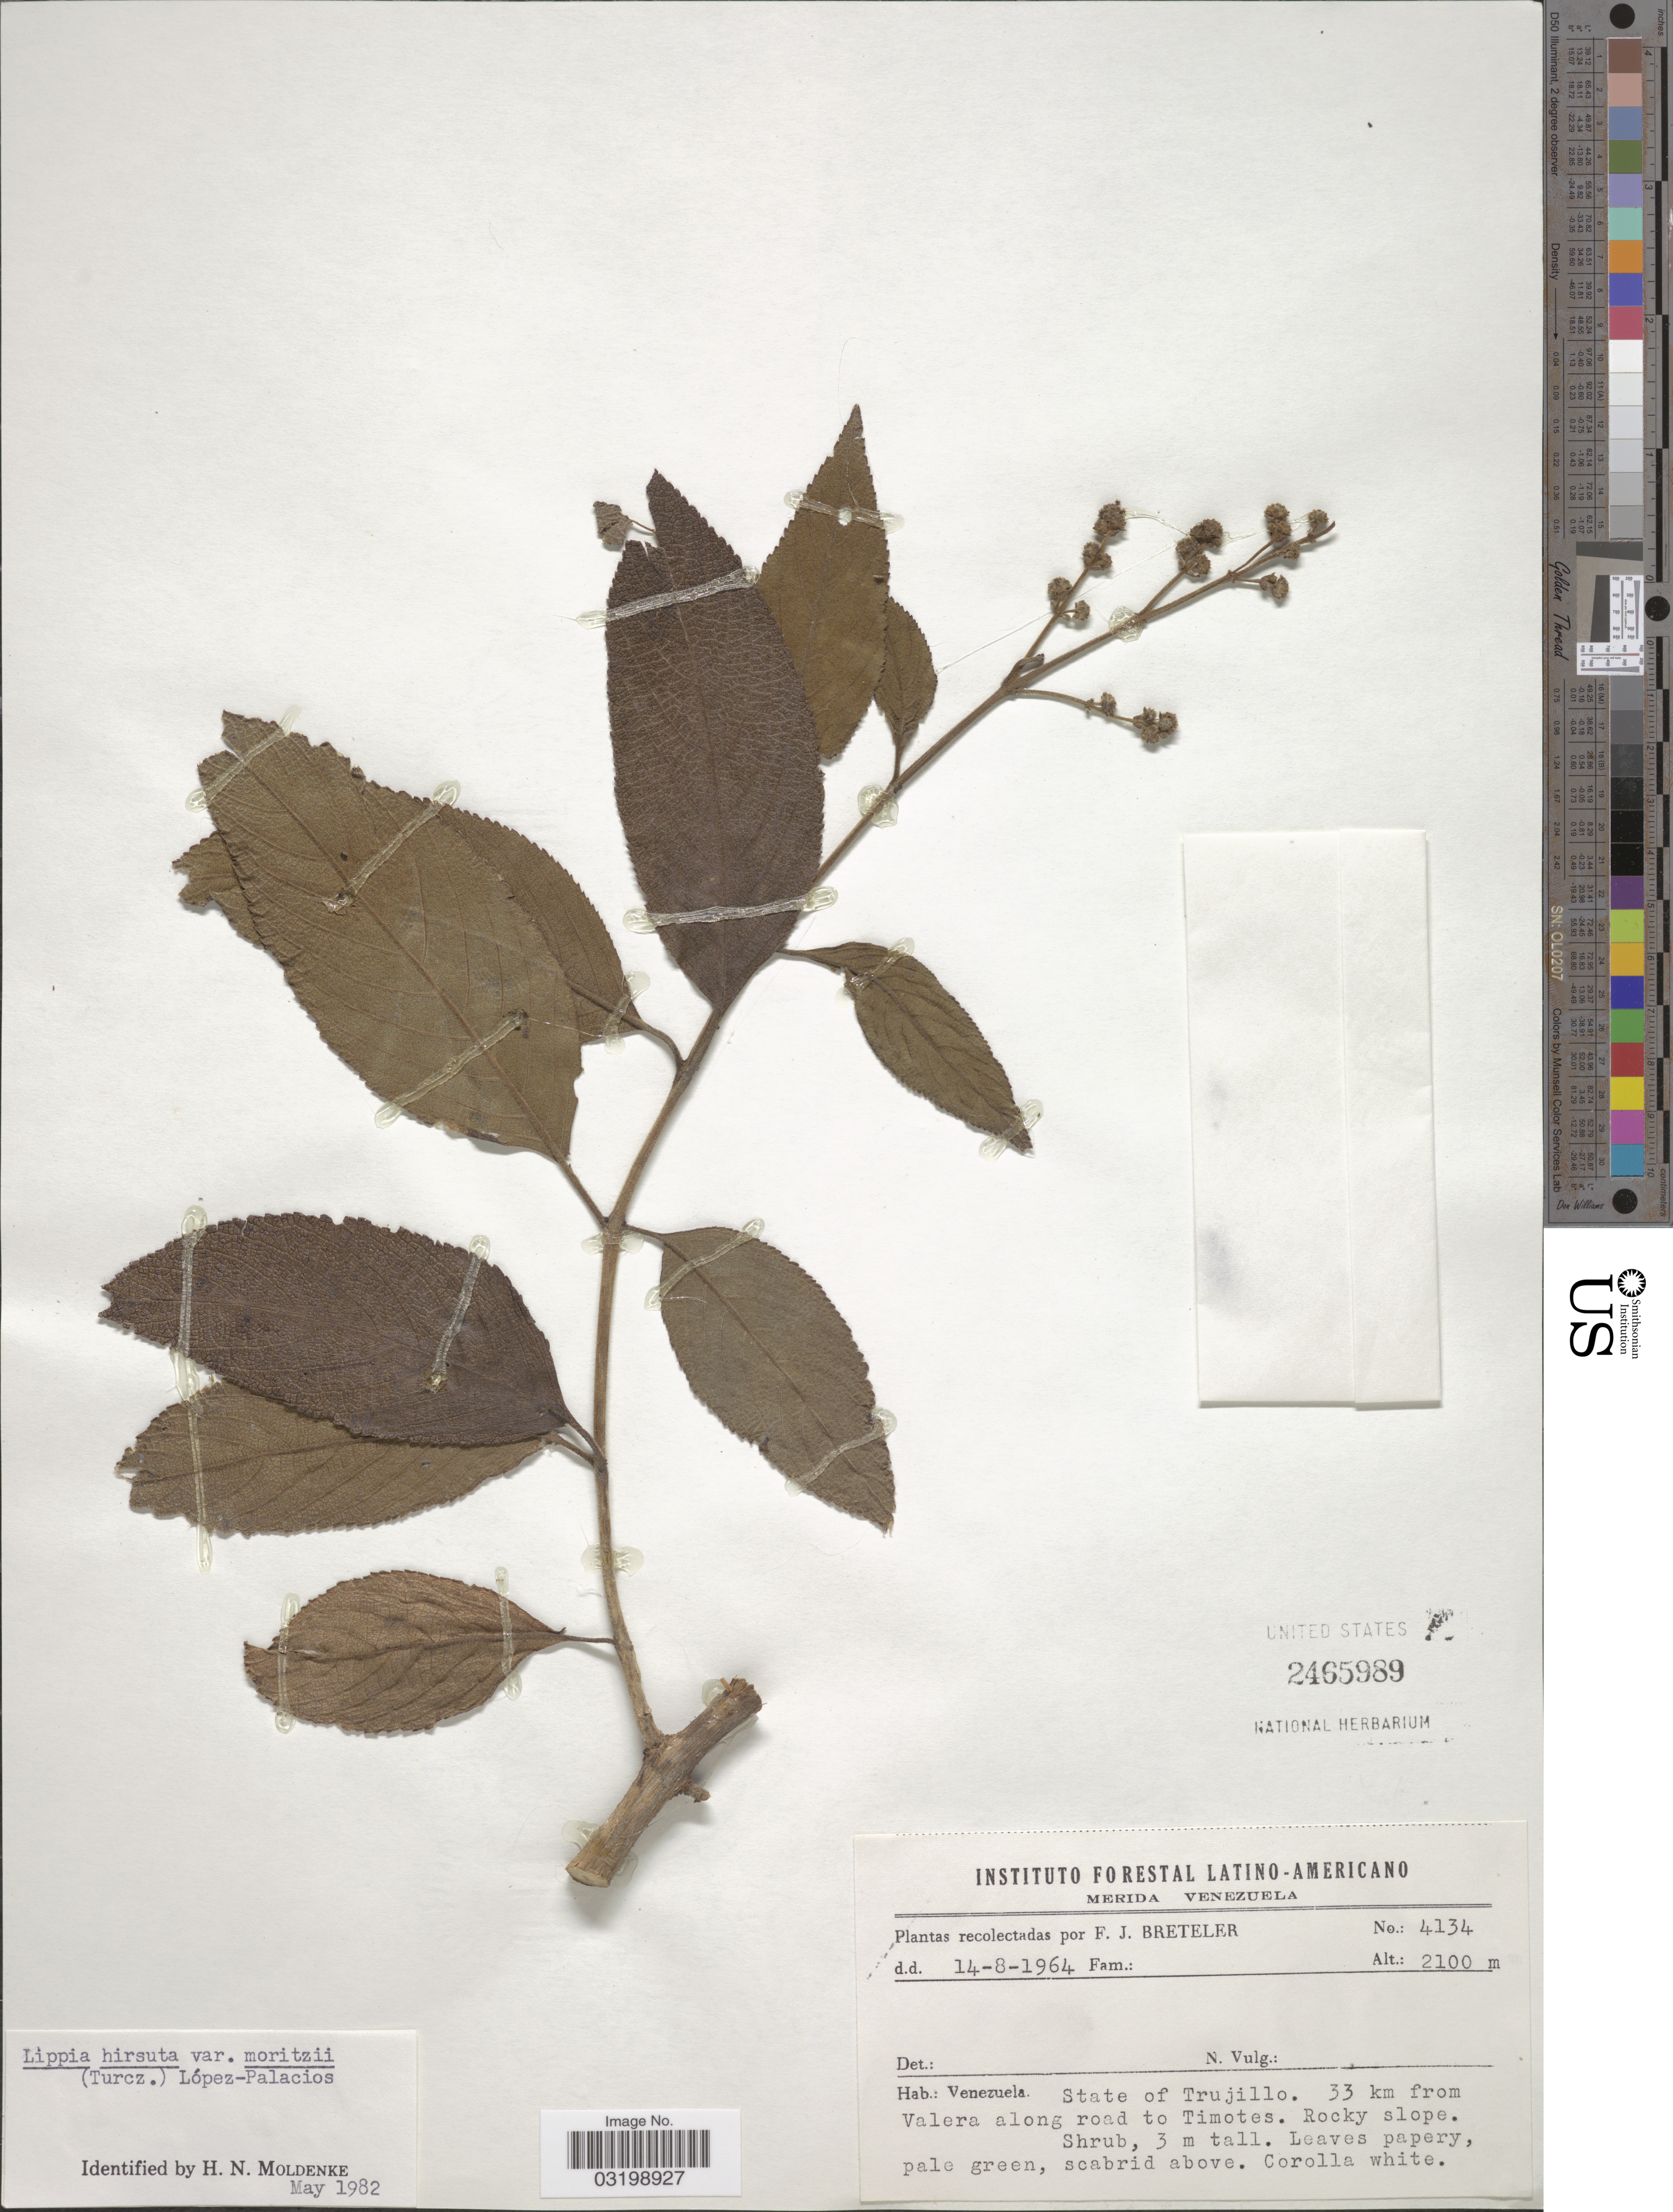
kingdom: Plantae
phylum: Tracheophyta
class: Magnoliopsida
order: Lamiales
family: Verbenaceae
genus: Lippia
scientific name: Lippia hirsuta var. moritzii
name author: L.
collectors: F. J. Breteler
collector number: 4134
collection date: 1964-08-14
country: Venezuela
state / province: Trujillo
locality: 33 km from Valera along road Timotes.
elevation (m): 2100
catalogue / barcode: US 2465989